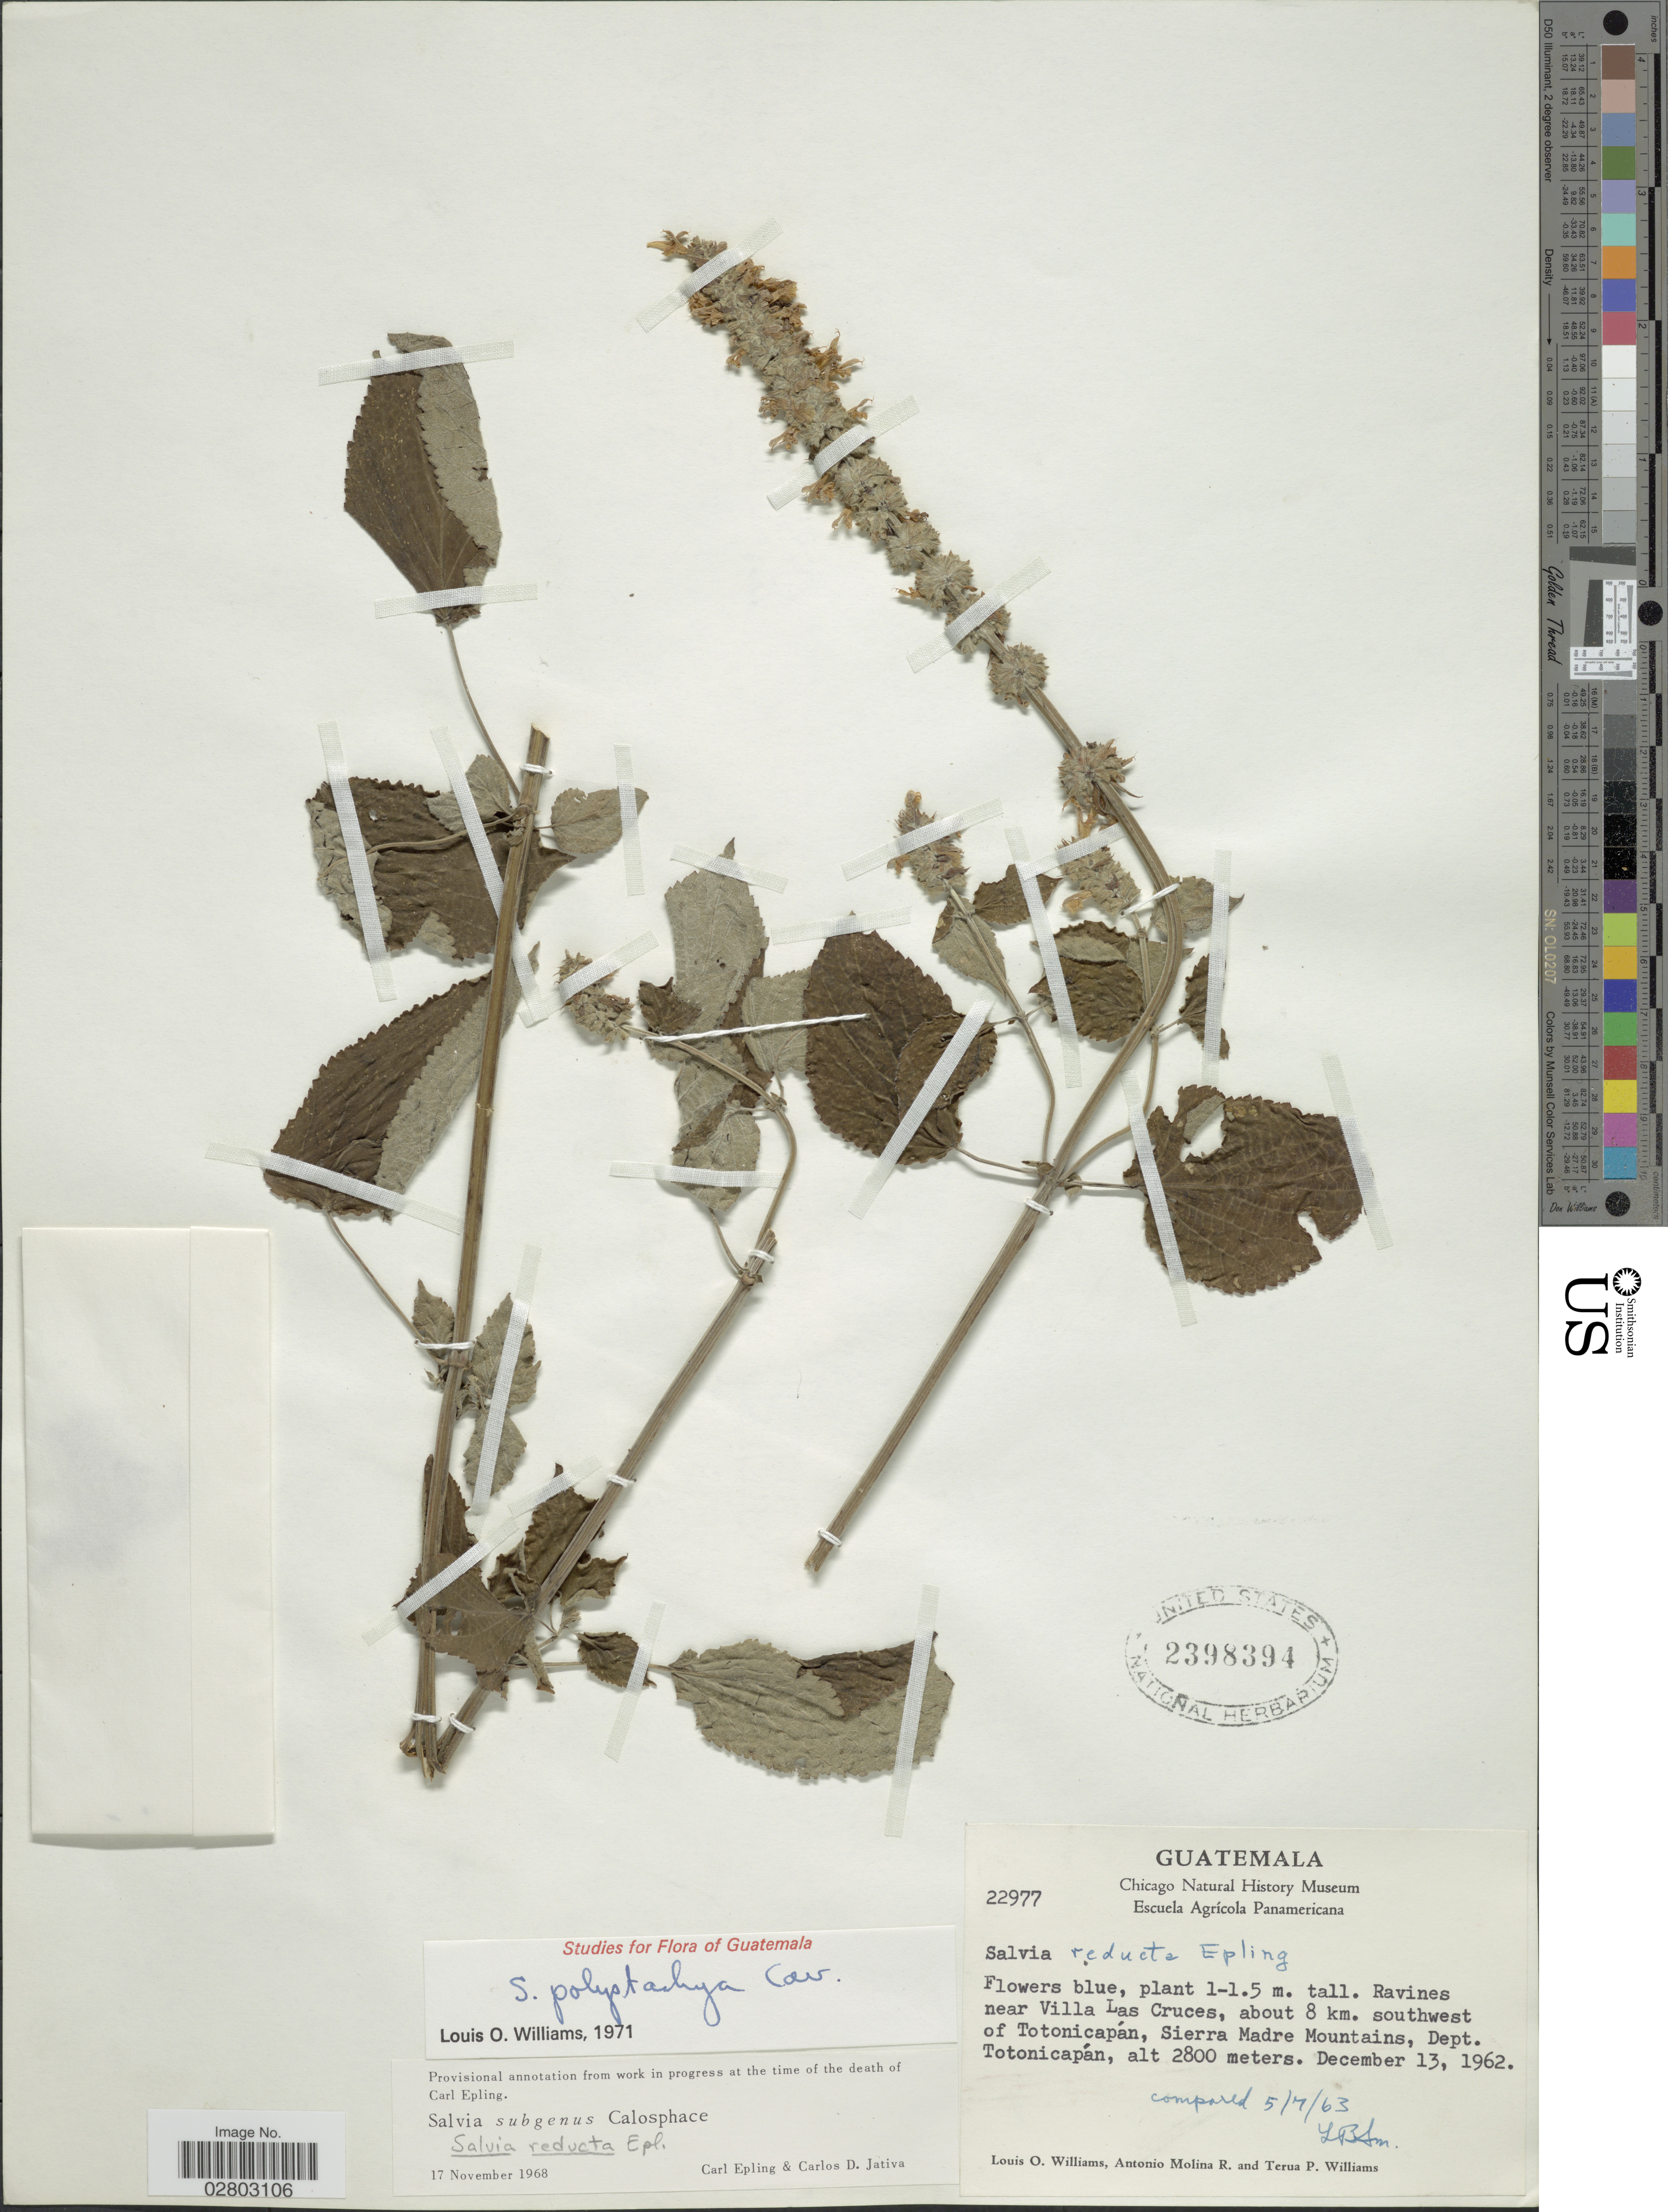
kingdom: Plantae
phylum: Tracheophyta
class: Magnoliopsida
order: Lamiales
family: Lamiaceae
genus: Salvia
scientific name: Salvia reducta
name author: Epling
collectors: L. O. Williams, A. Molina R. & T. Williams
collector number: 22977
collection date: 1962-12-13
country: Guatemala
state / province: Totonicapan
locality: Ravines near Villa Las Cruces, about 8 km. southwest of Totonicapán, Sierra Madre Mountains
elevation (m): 2800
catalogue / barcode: US 2398394